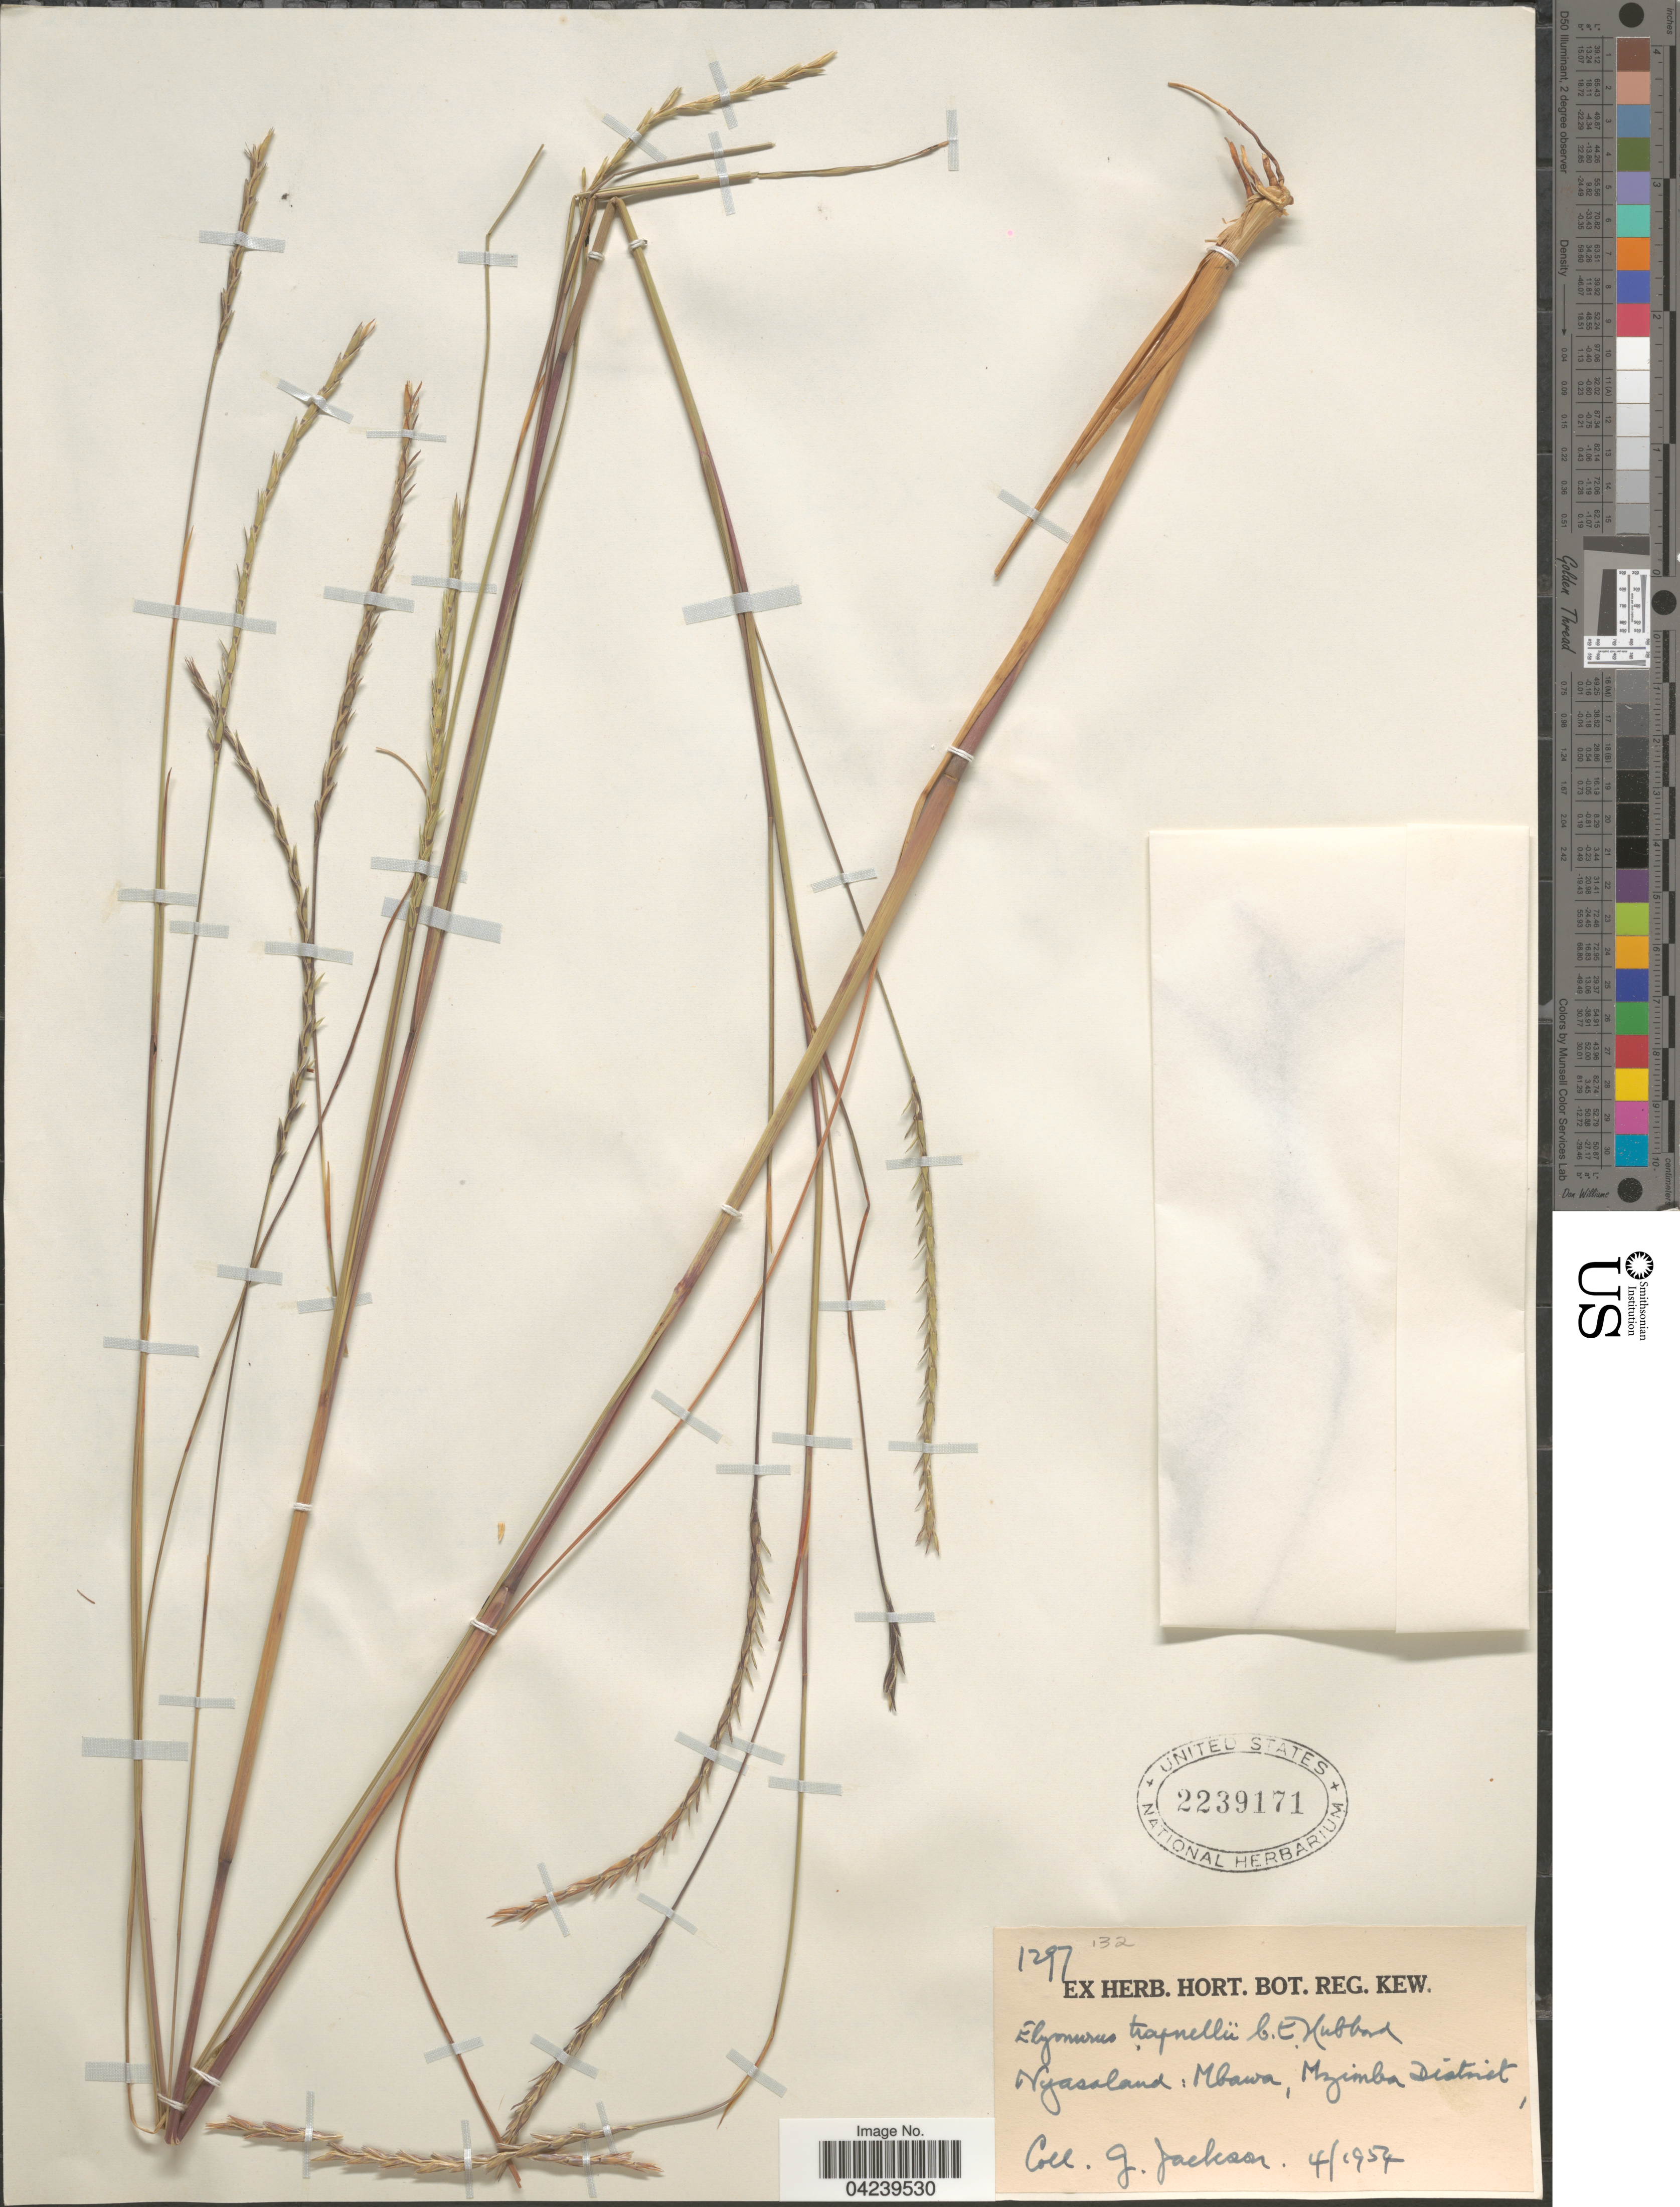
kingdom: Plantae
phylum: Tracheophyta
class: Liliopsida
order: Poales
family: Poaceae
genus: Elionurus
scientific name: Elionurus tripsacoides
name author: Humb. & Bonpl. ex Willd.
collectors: G. Jackson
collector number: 1297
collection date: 1954-04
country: Malawi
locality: Nyasaland: Mbawa, Mzimba District.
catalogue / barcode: US 2239171